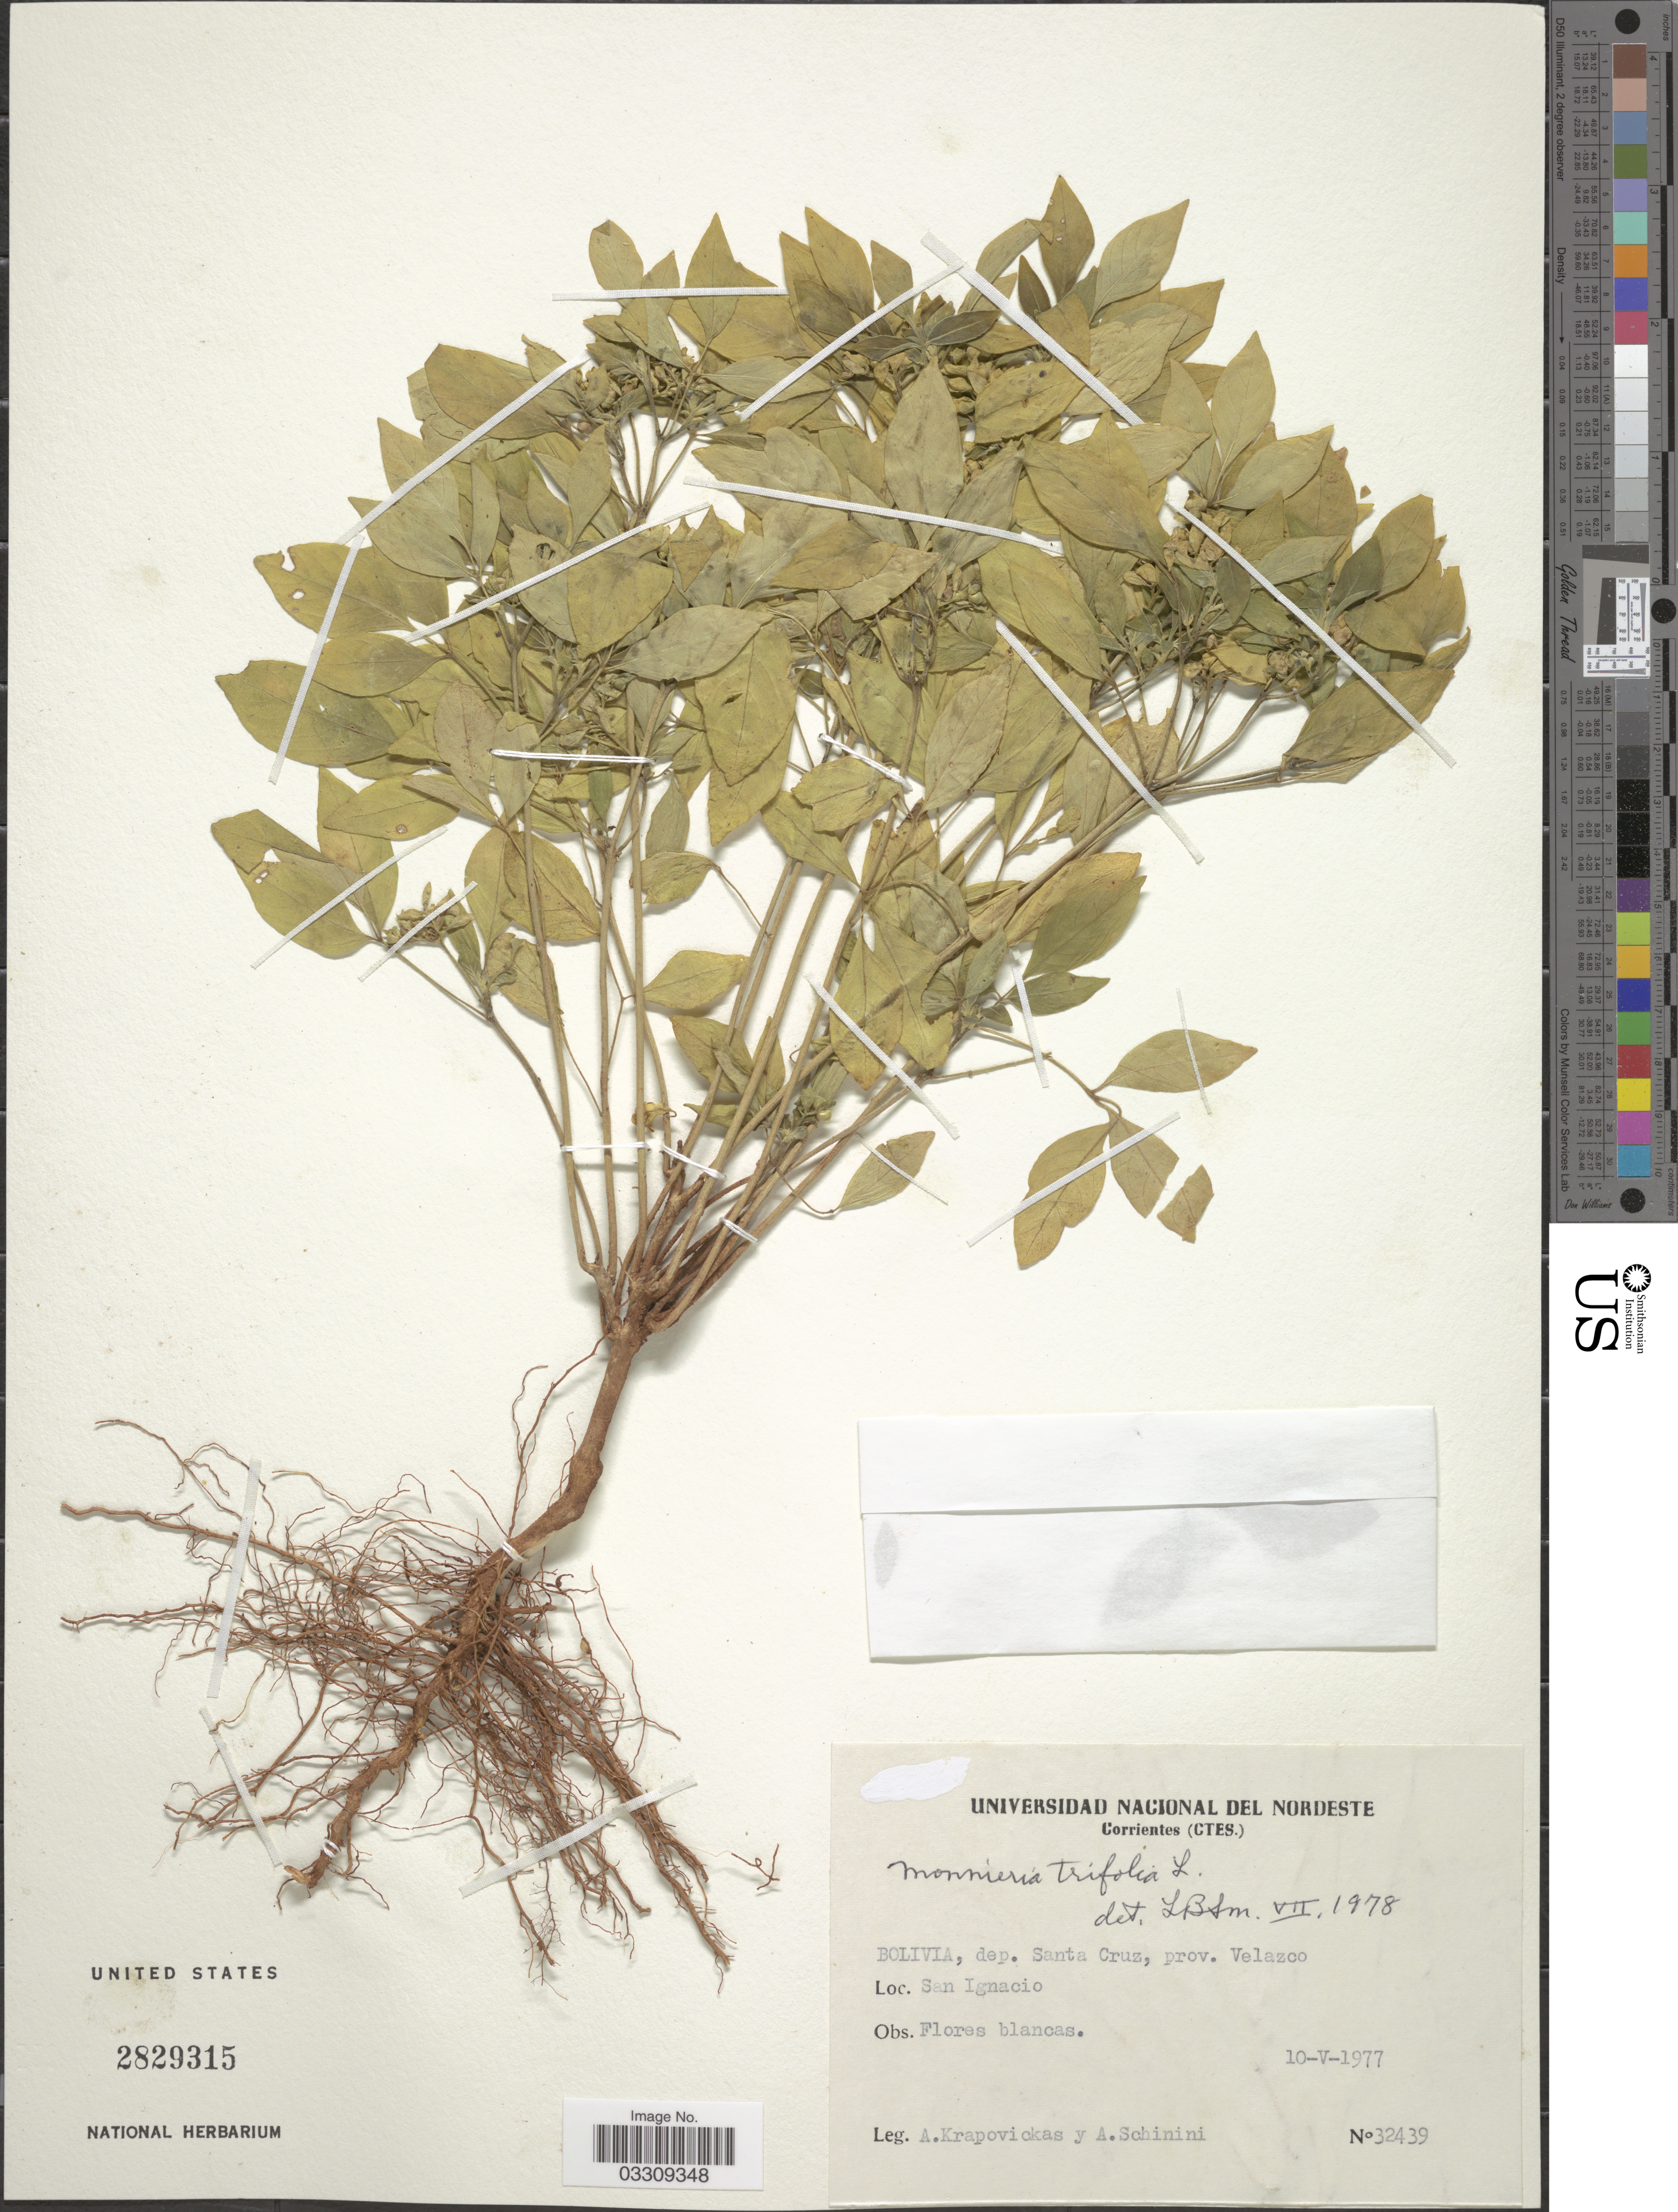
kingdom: Plantae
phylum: Tracheophyta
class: Magnoliopsida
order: Sapindales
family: Rutaceae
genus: Ertela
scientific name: Ertela trifolia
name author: (L.) Kuntze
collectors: A. Krapovickas & A. Schinini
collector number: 32439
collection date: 1977-05-10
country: Bolivia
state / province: Santa Cruz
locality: Dep. Santa Cruz, prov. Velazco. San Ignacio.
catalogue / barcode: US 2829315